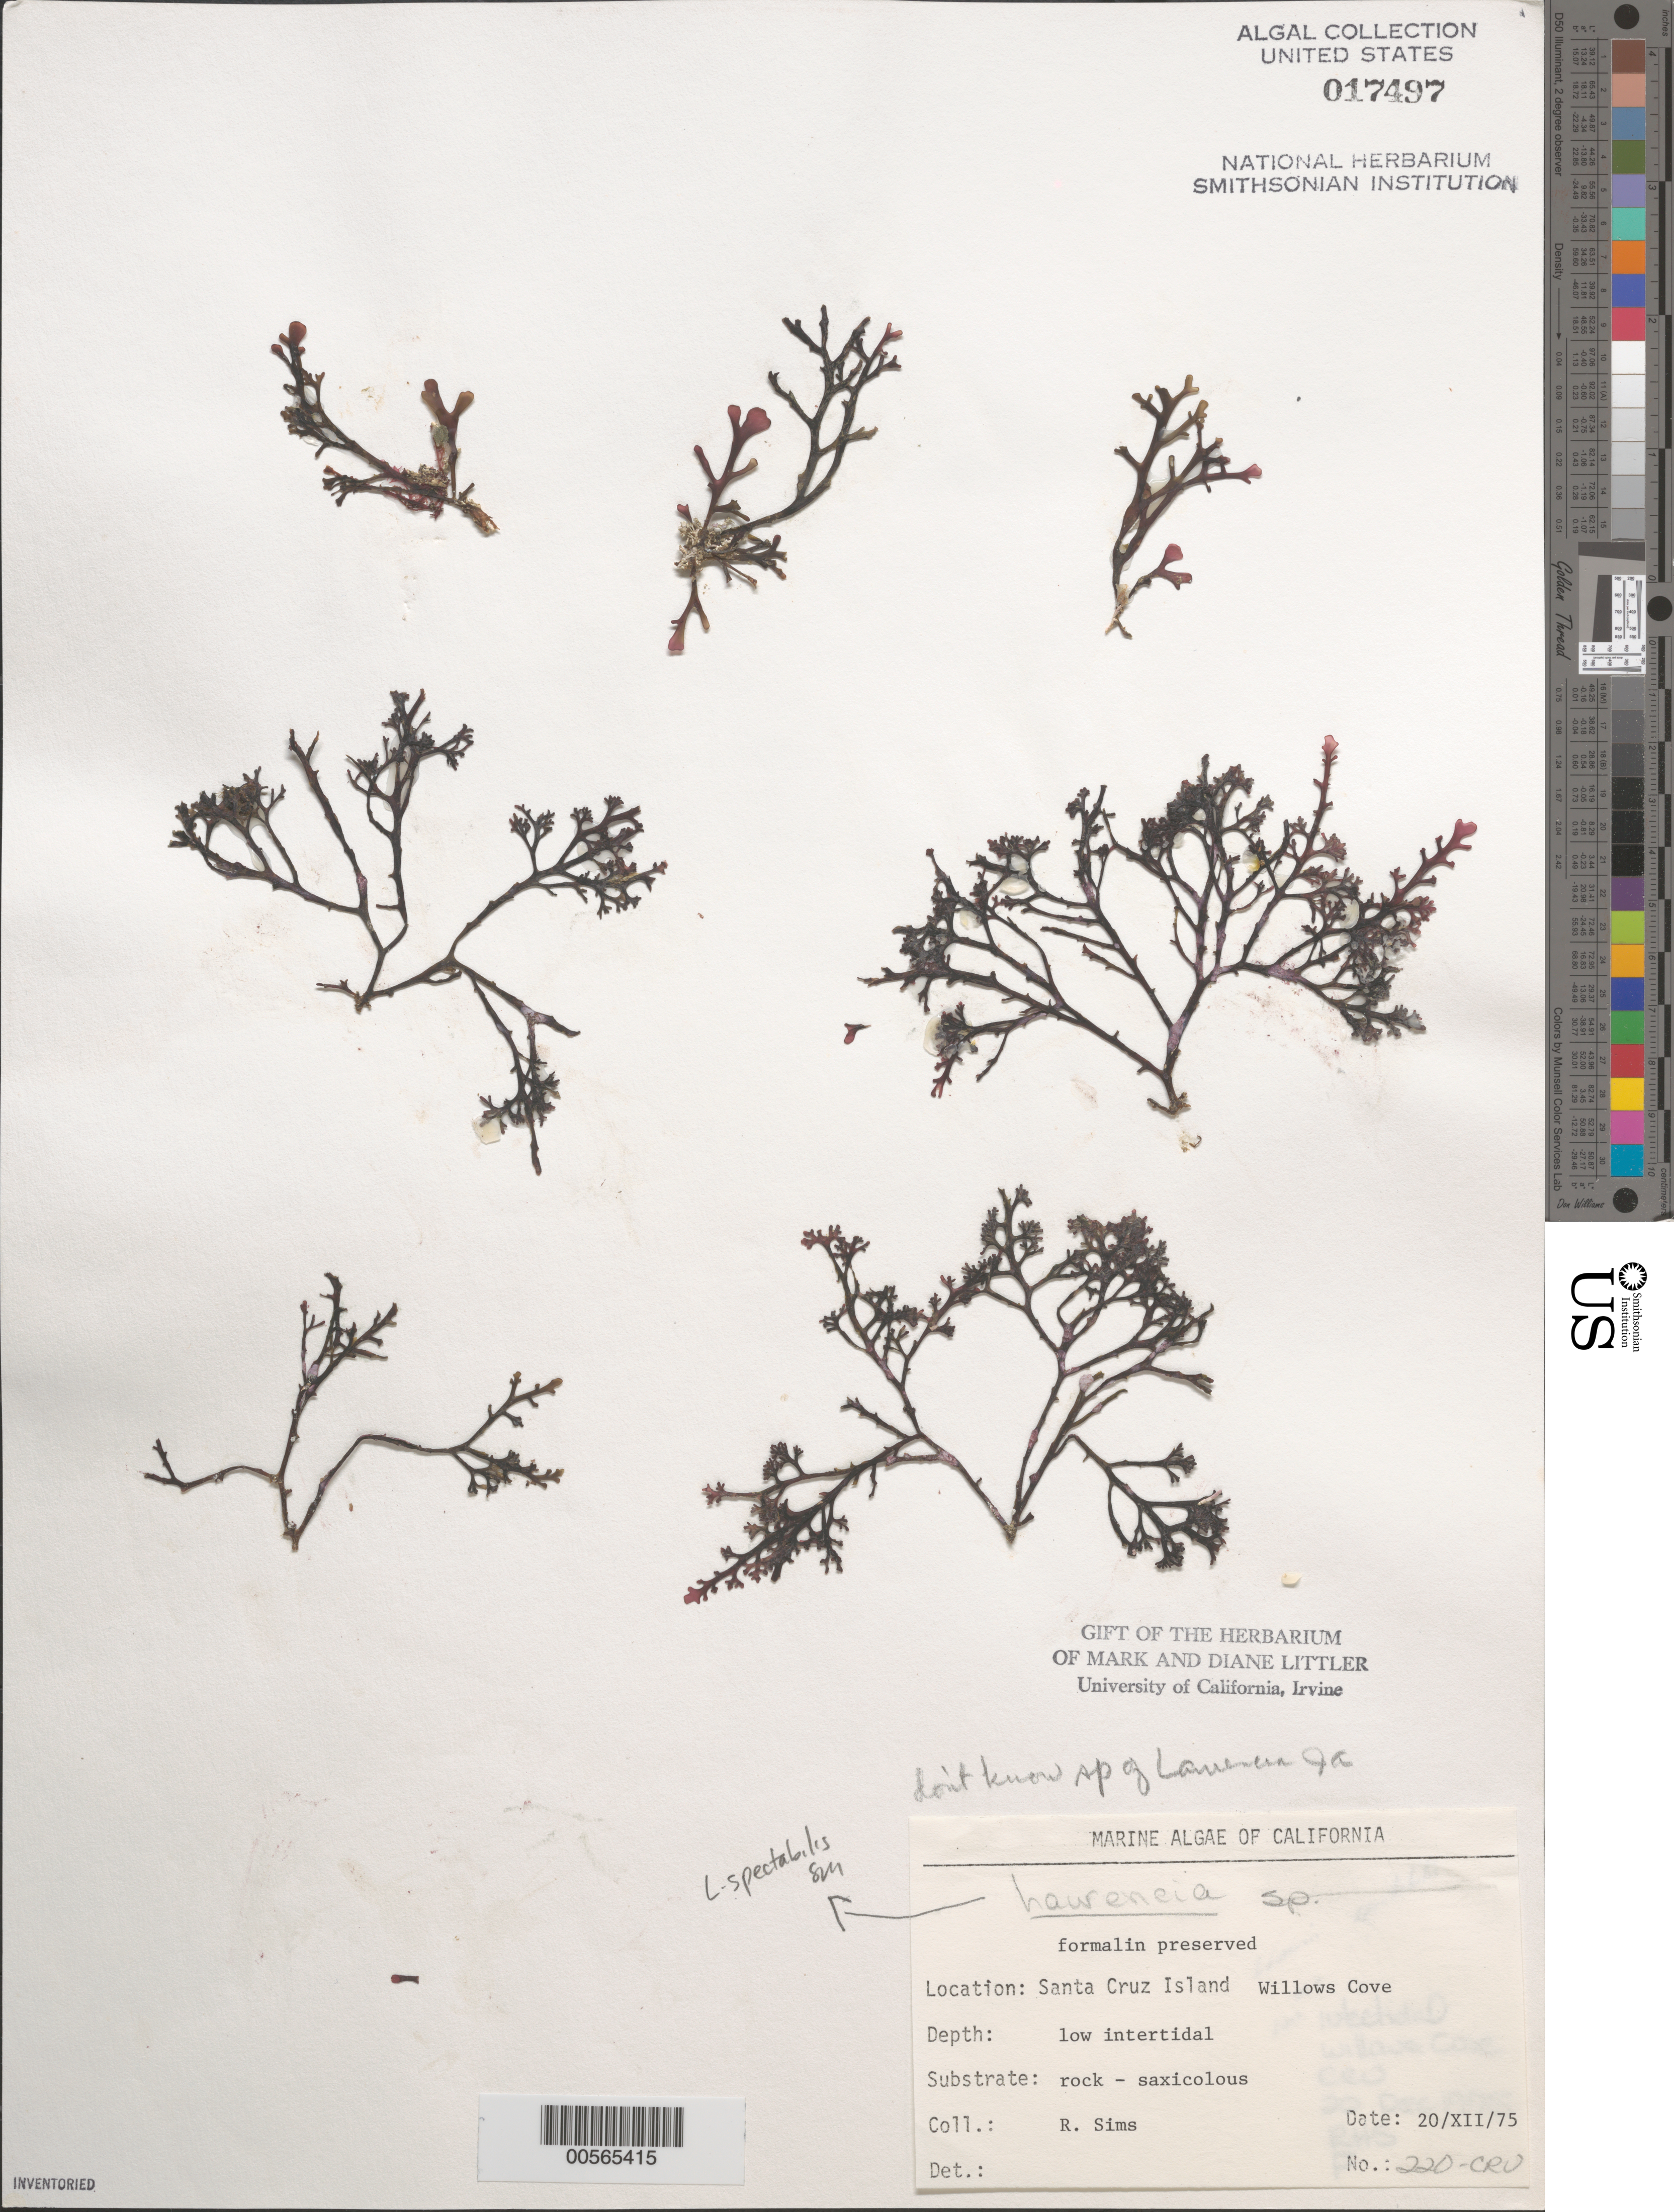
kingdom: Plantae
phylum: Rhodophyta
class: Florideophyceae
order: Ceramiales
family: Rhodomelaceae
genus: Osmundea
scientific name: Osmundea spectabilis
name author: (Postels & Rupr.) K.W. Nam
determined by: Algae name updating Project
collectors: R. H. Sims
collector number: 220-cru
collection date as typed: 20 Dec 1975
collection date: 1975-12-20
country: United States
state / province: California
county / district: Santa Barbara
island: Santa Cruz Island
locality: Willows Cove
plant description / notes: BLM-SOCALBIGHT Rocky Intertidal Survey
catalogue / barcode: US 17497